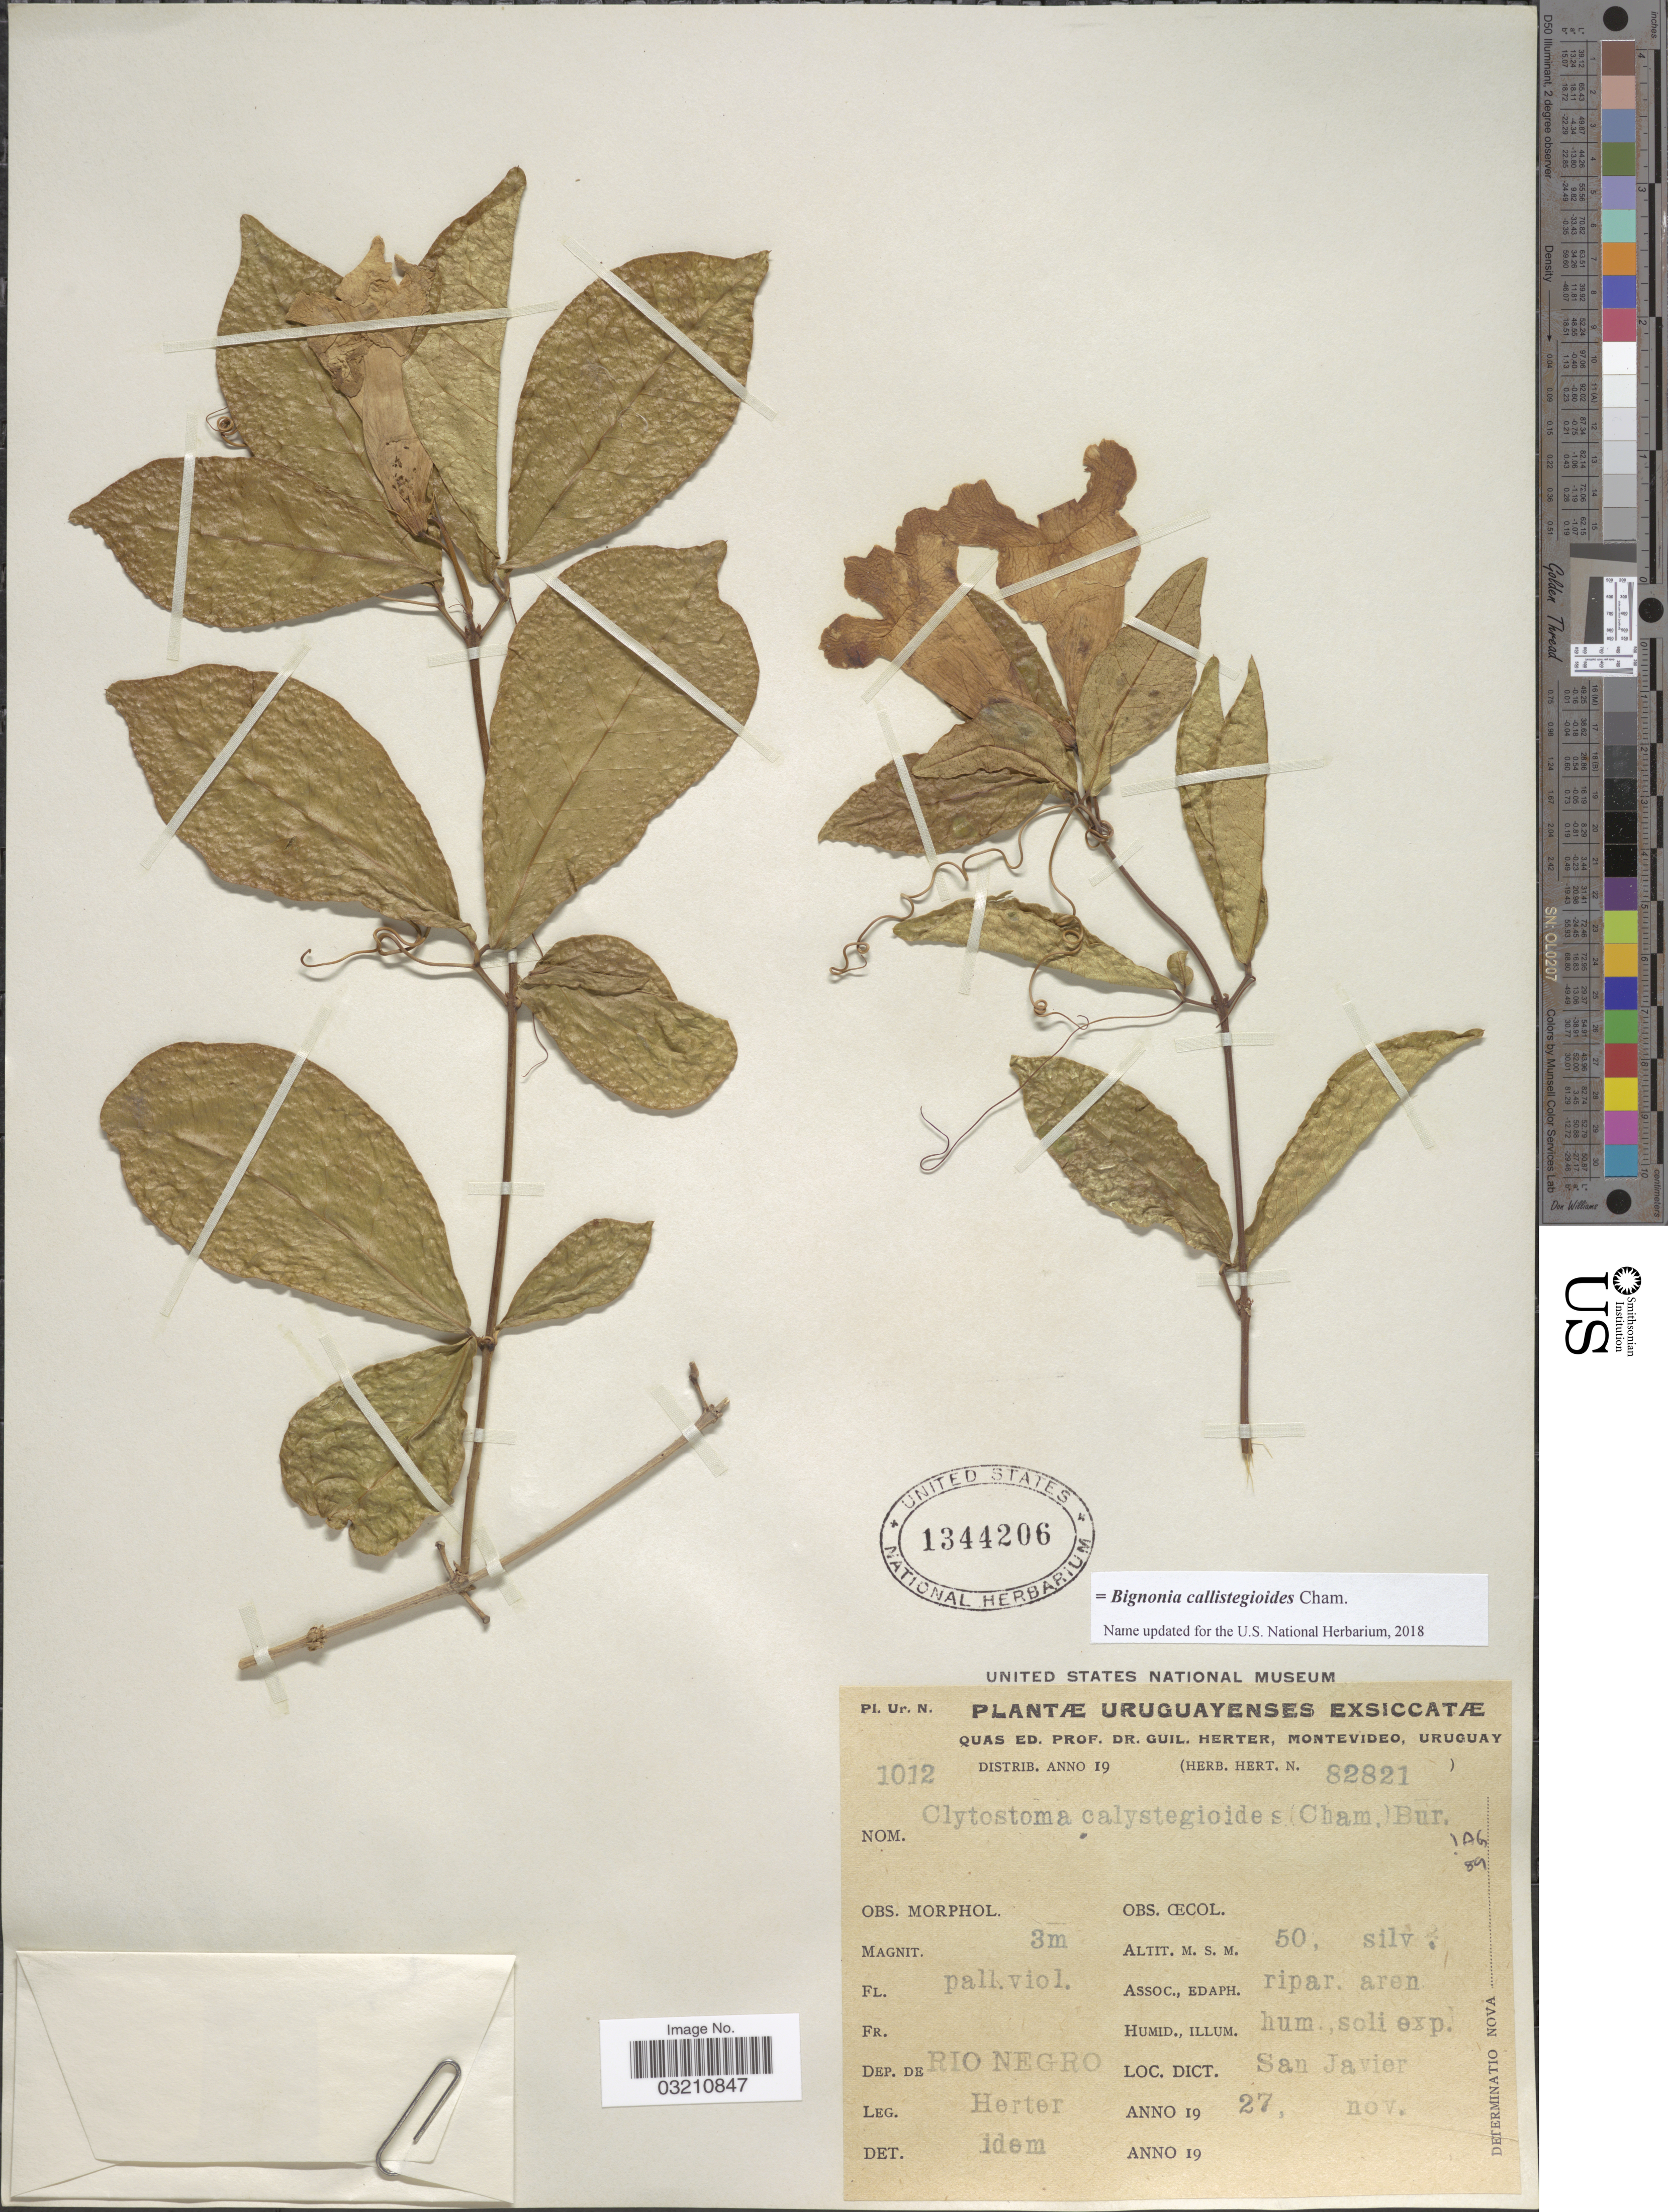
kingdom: Plantae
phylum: Tracheophyta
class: Magnoliopsida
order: Lamiales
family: Bignoniaceae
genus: Bignonia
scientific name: Bignonia callistegioides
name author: Cham.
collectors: G. Herter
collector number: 1012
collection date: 1927-11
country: Uruguay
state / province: Rio Negro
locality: Dep. de Rio Negro. Loc. Dict. San Javier.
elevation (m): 50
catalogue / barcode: US 1344206